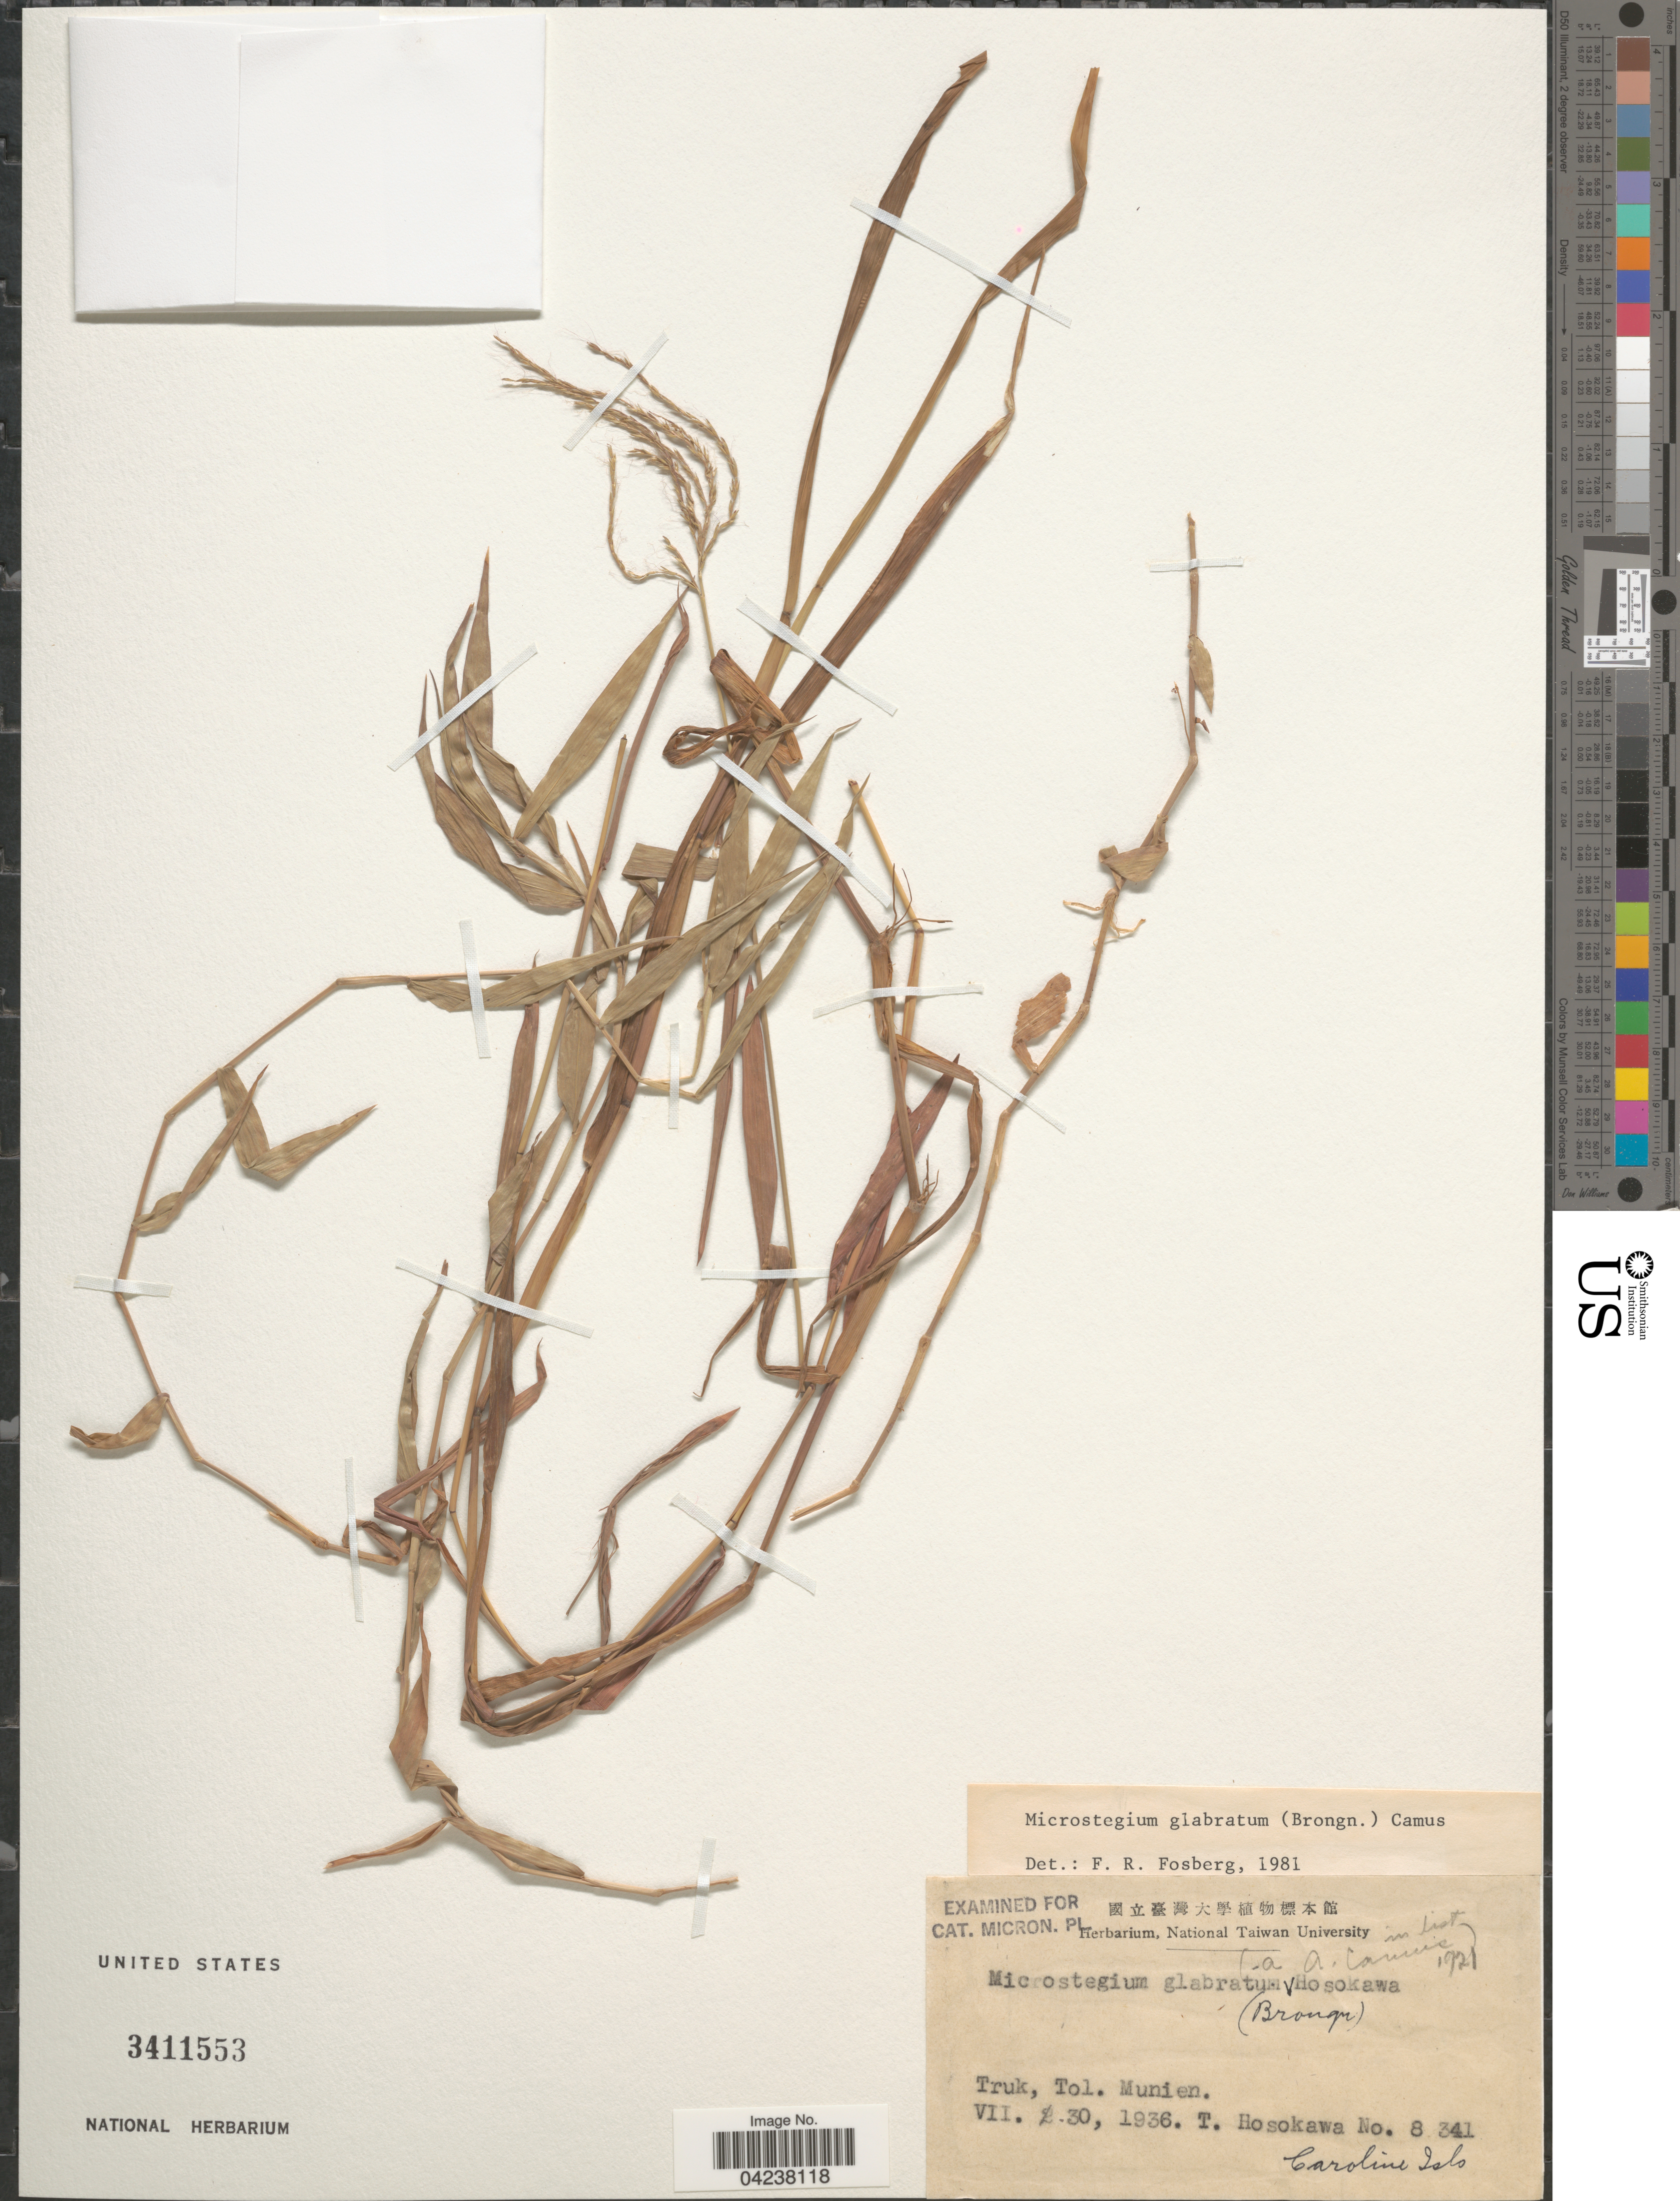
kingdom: Plantae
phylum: Tracheophyta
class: Liliopsida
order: Poales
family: Poaceae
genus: Microstegium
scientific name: Microstegium glabratum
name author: (Trin.) Camus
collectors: T. Hosokawa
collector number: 8341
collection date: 1936-07-30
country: Micronesia, Federated States of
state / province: Truk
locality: Truk, Tol. Munien. Caroline Isls.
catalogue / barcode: US 3411553